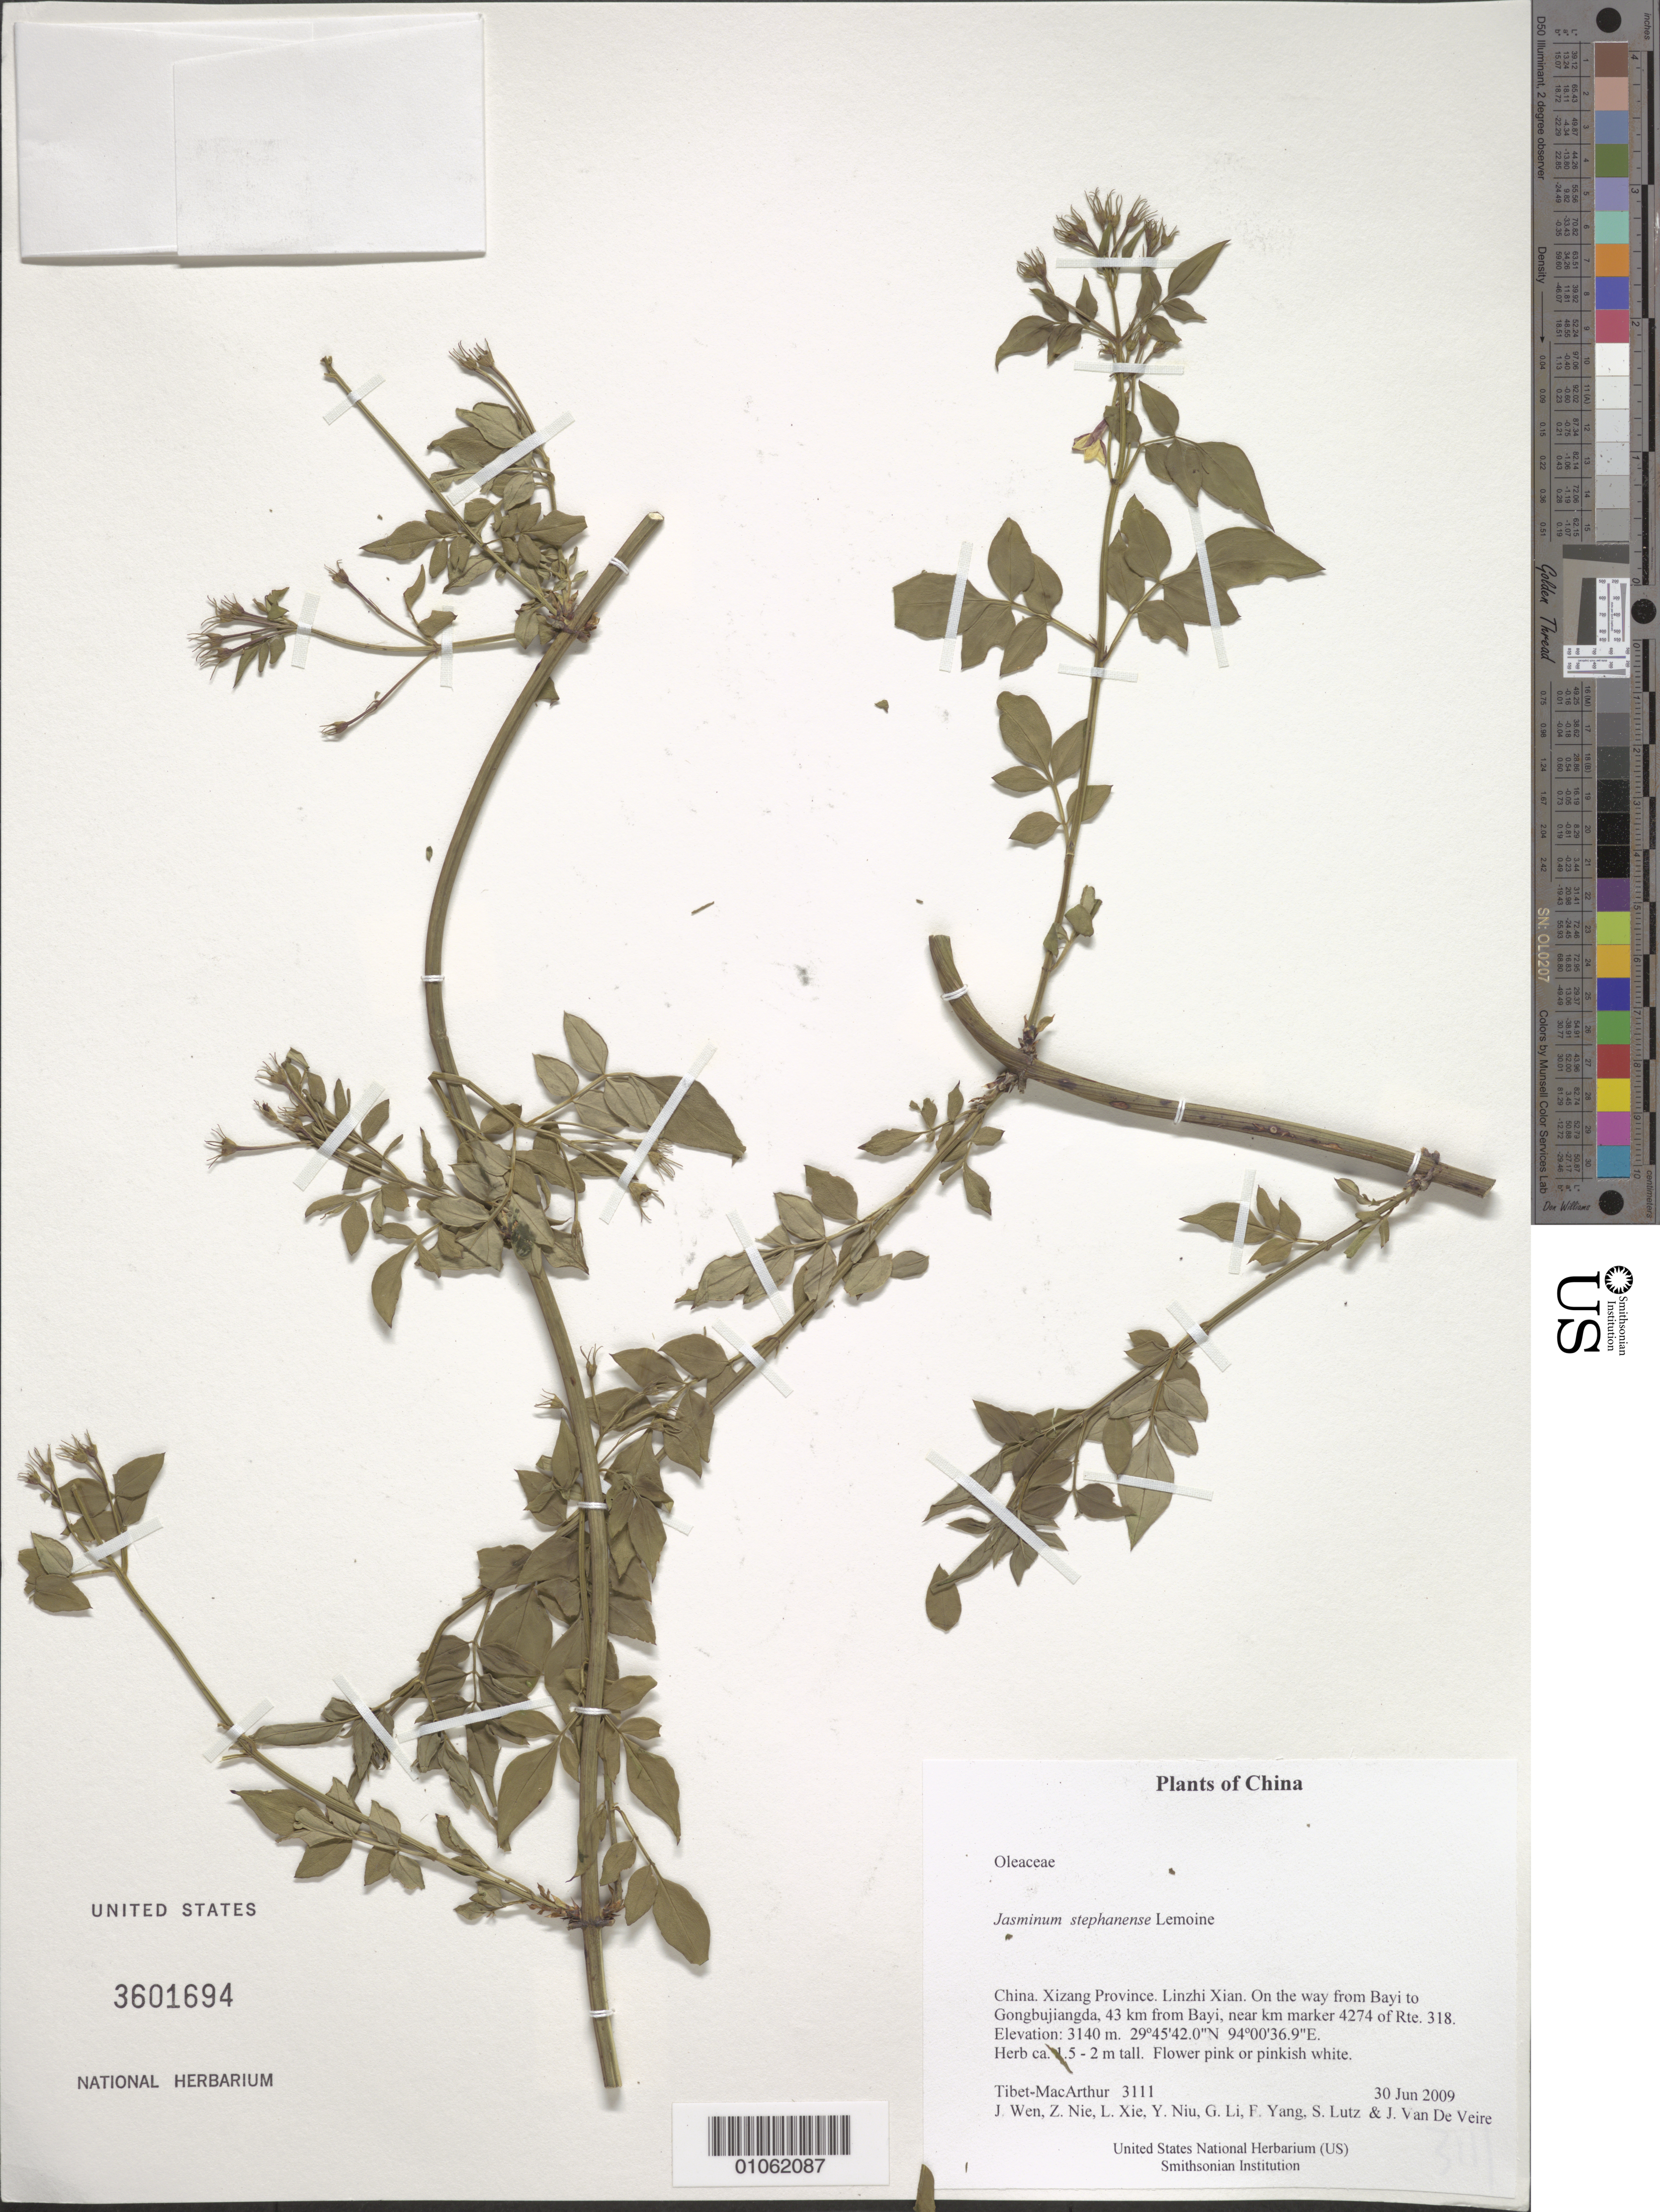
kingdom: Plantae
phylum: Tracheophyta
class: Magnoliopsida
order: Lamiales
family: Oleaceae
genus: Jasminum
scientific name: Jasminum stephanense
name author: Lemoine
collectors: Tibet-MacArthur, J. Wen, Z. Nie, L. Xie, Y. Niu, G. Li, F. Yang, S. Lutz & J. Van De Veire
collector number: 3111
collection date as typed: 30 Jun 2009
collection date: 2009-06-30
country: China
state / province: Xizang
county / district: Linzhi Xian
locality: On the way from Bayi to Gongbujiangda, 43 km from Bayi, near km marker 4274 of Rte. 318.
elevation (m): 3140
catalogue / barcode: US 3601694